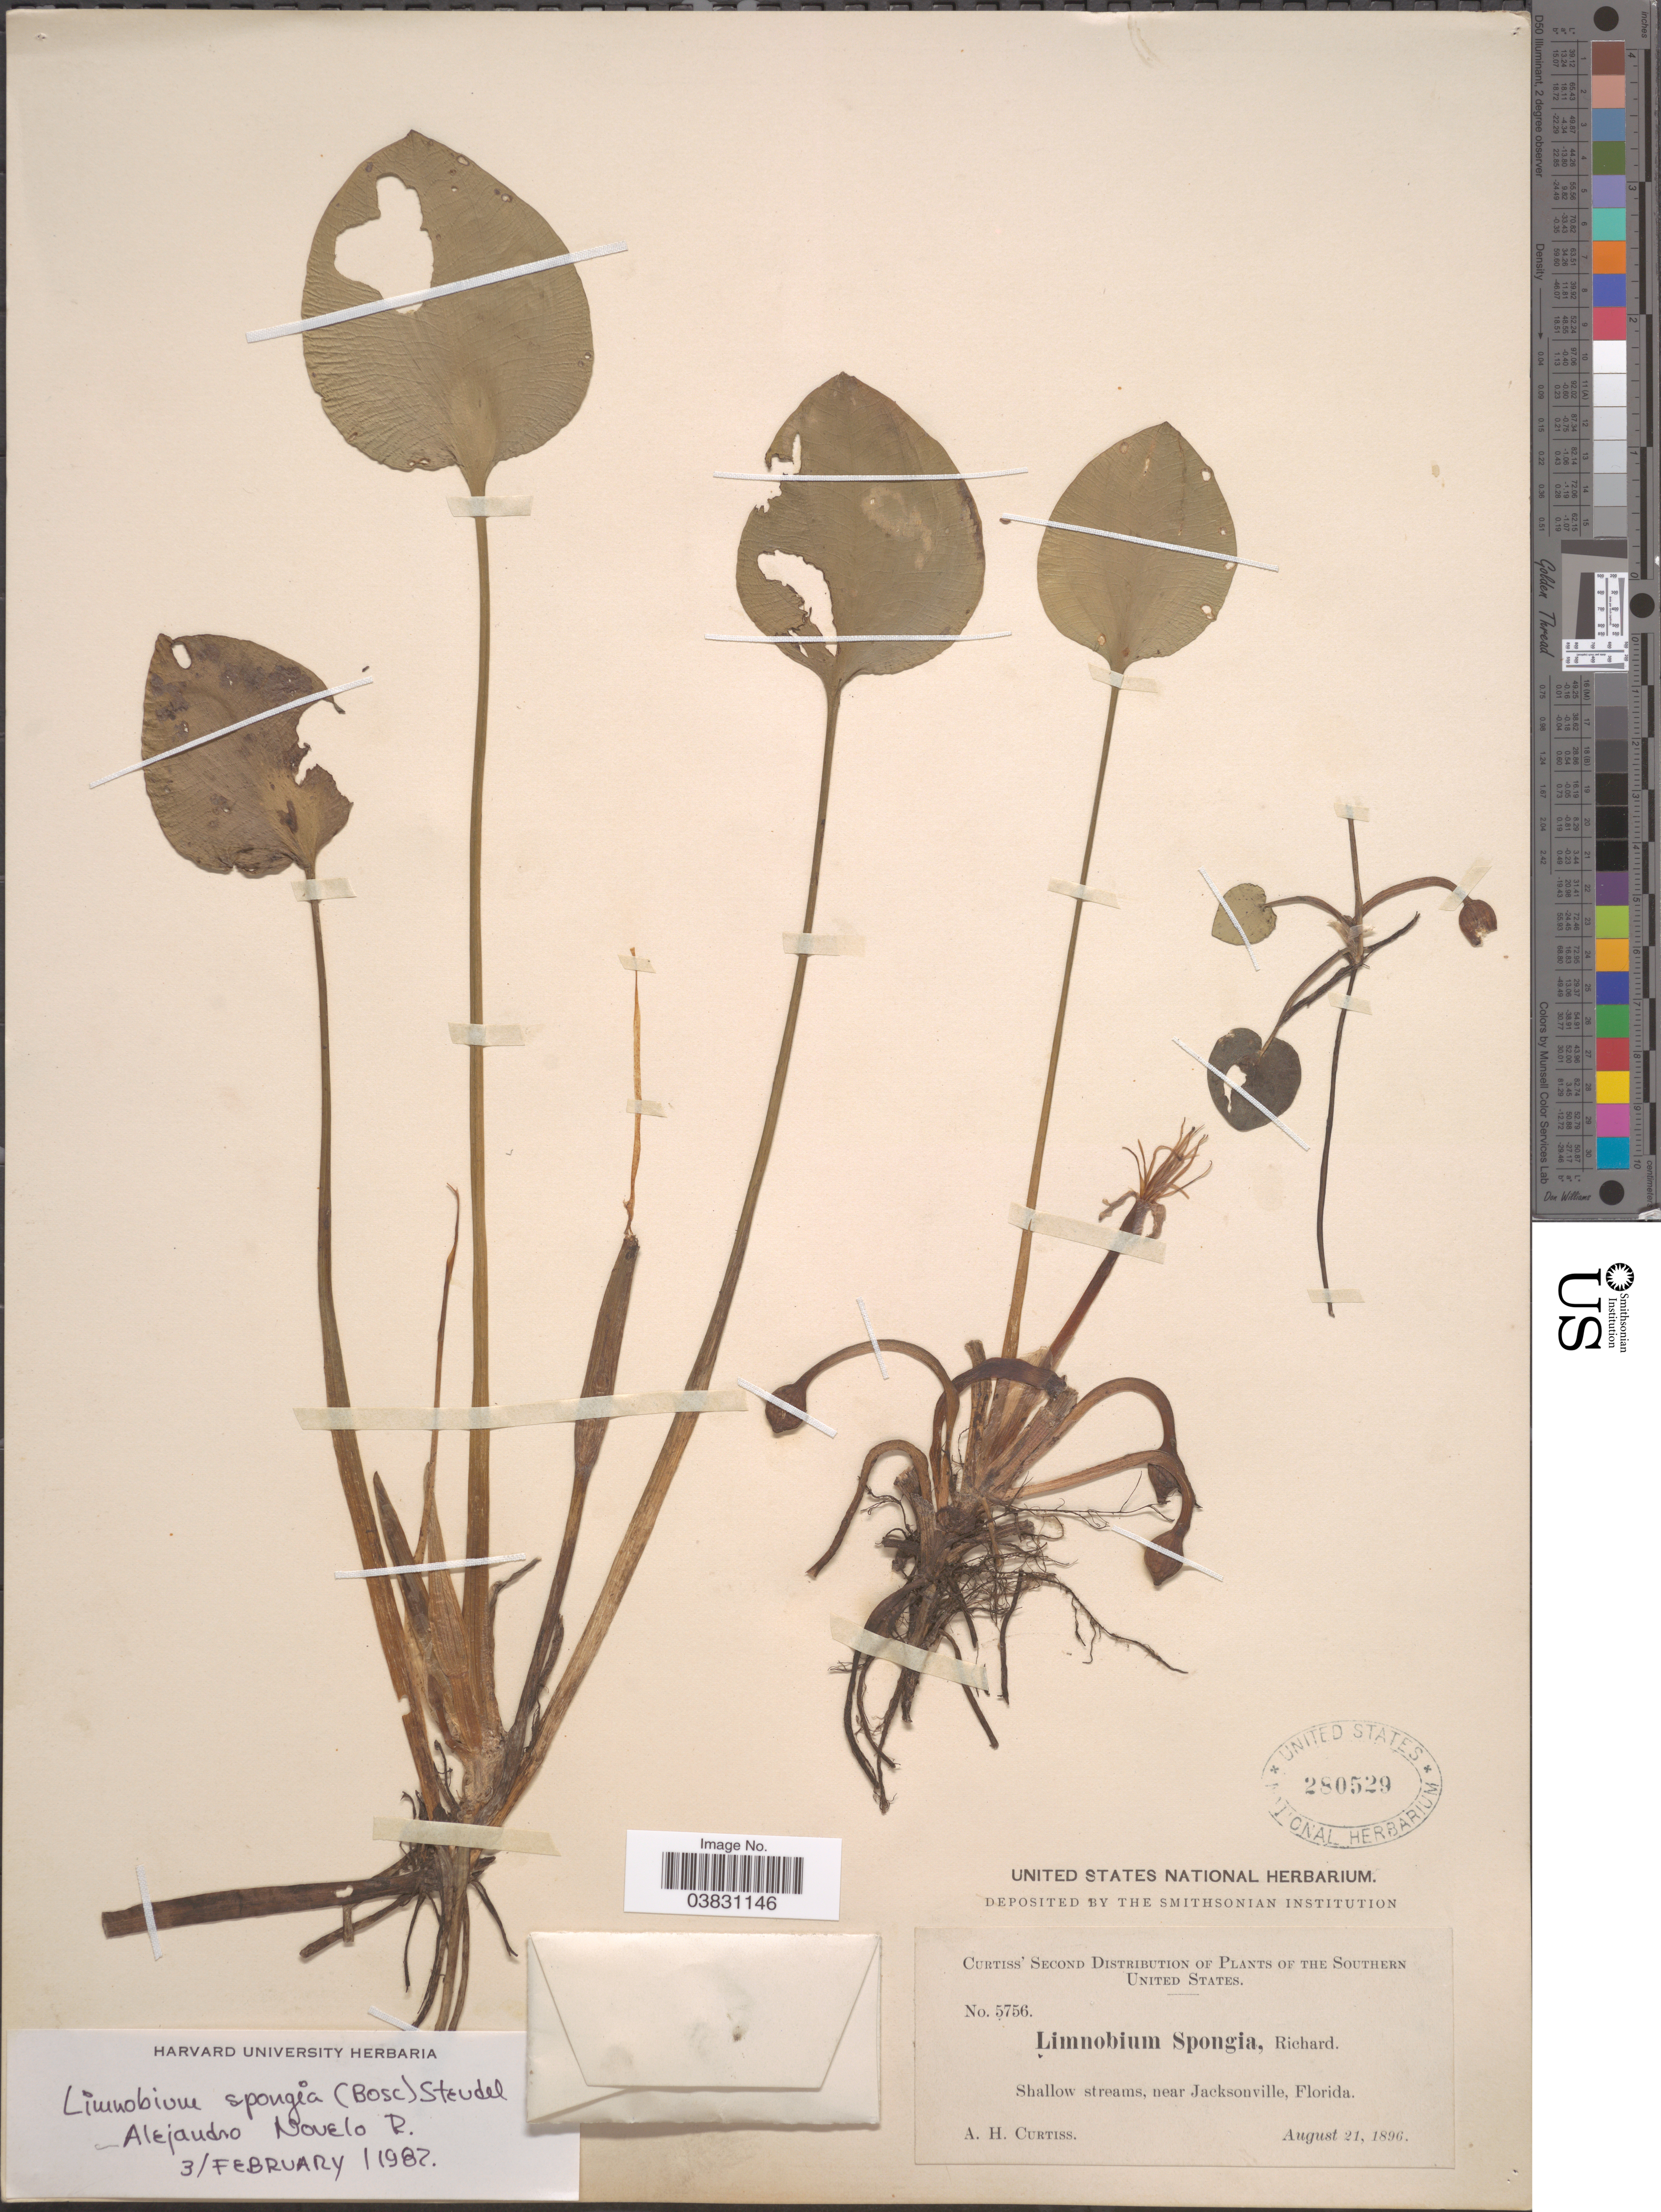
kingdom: Plantae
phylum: Tracheophyta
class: Liliopsida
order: Alismatales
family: Hydrocharitaceae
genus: Limnobium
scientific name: Limnobium spongia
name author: (Bosc) Rich. ex Steud.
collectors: A. H. Curtiss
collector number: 5756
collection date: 1896-08-21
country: United States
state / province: Florida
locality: Shallow streams, near Jacksonville.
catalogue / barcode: US 280529